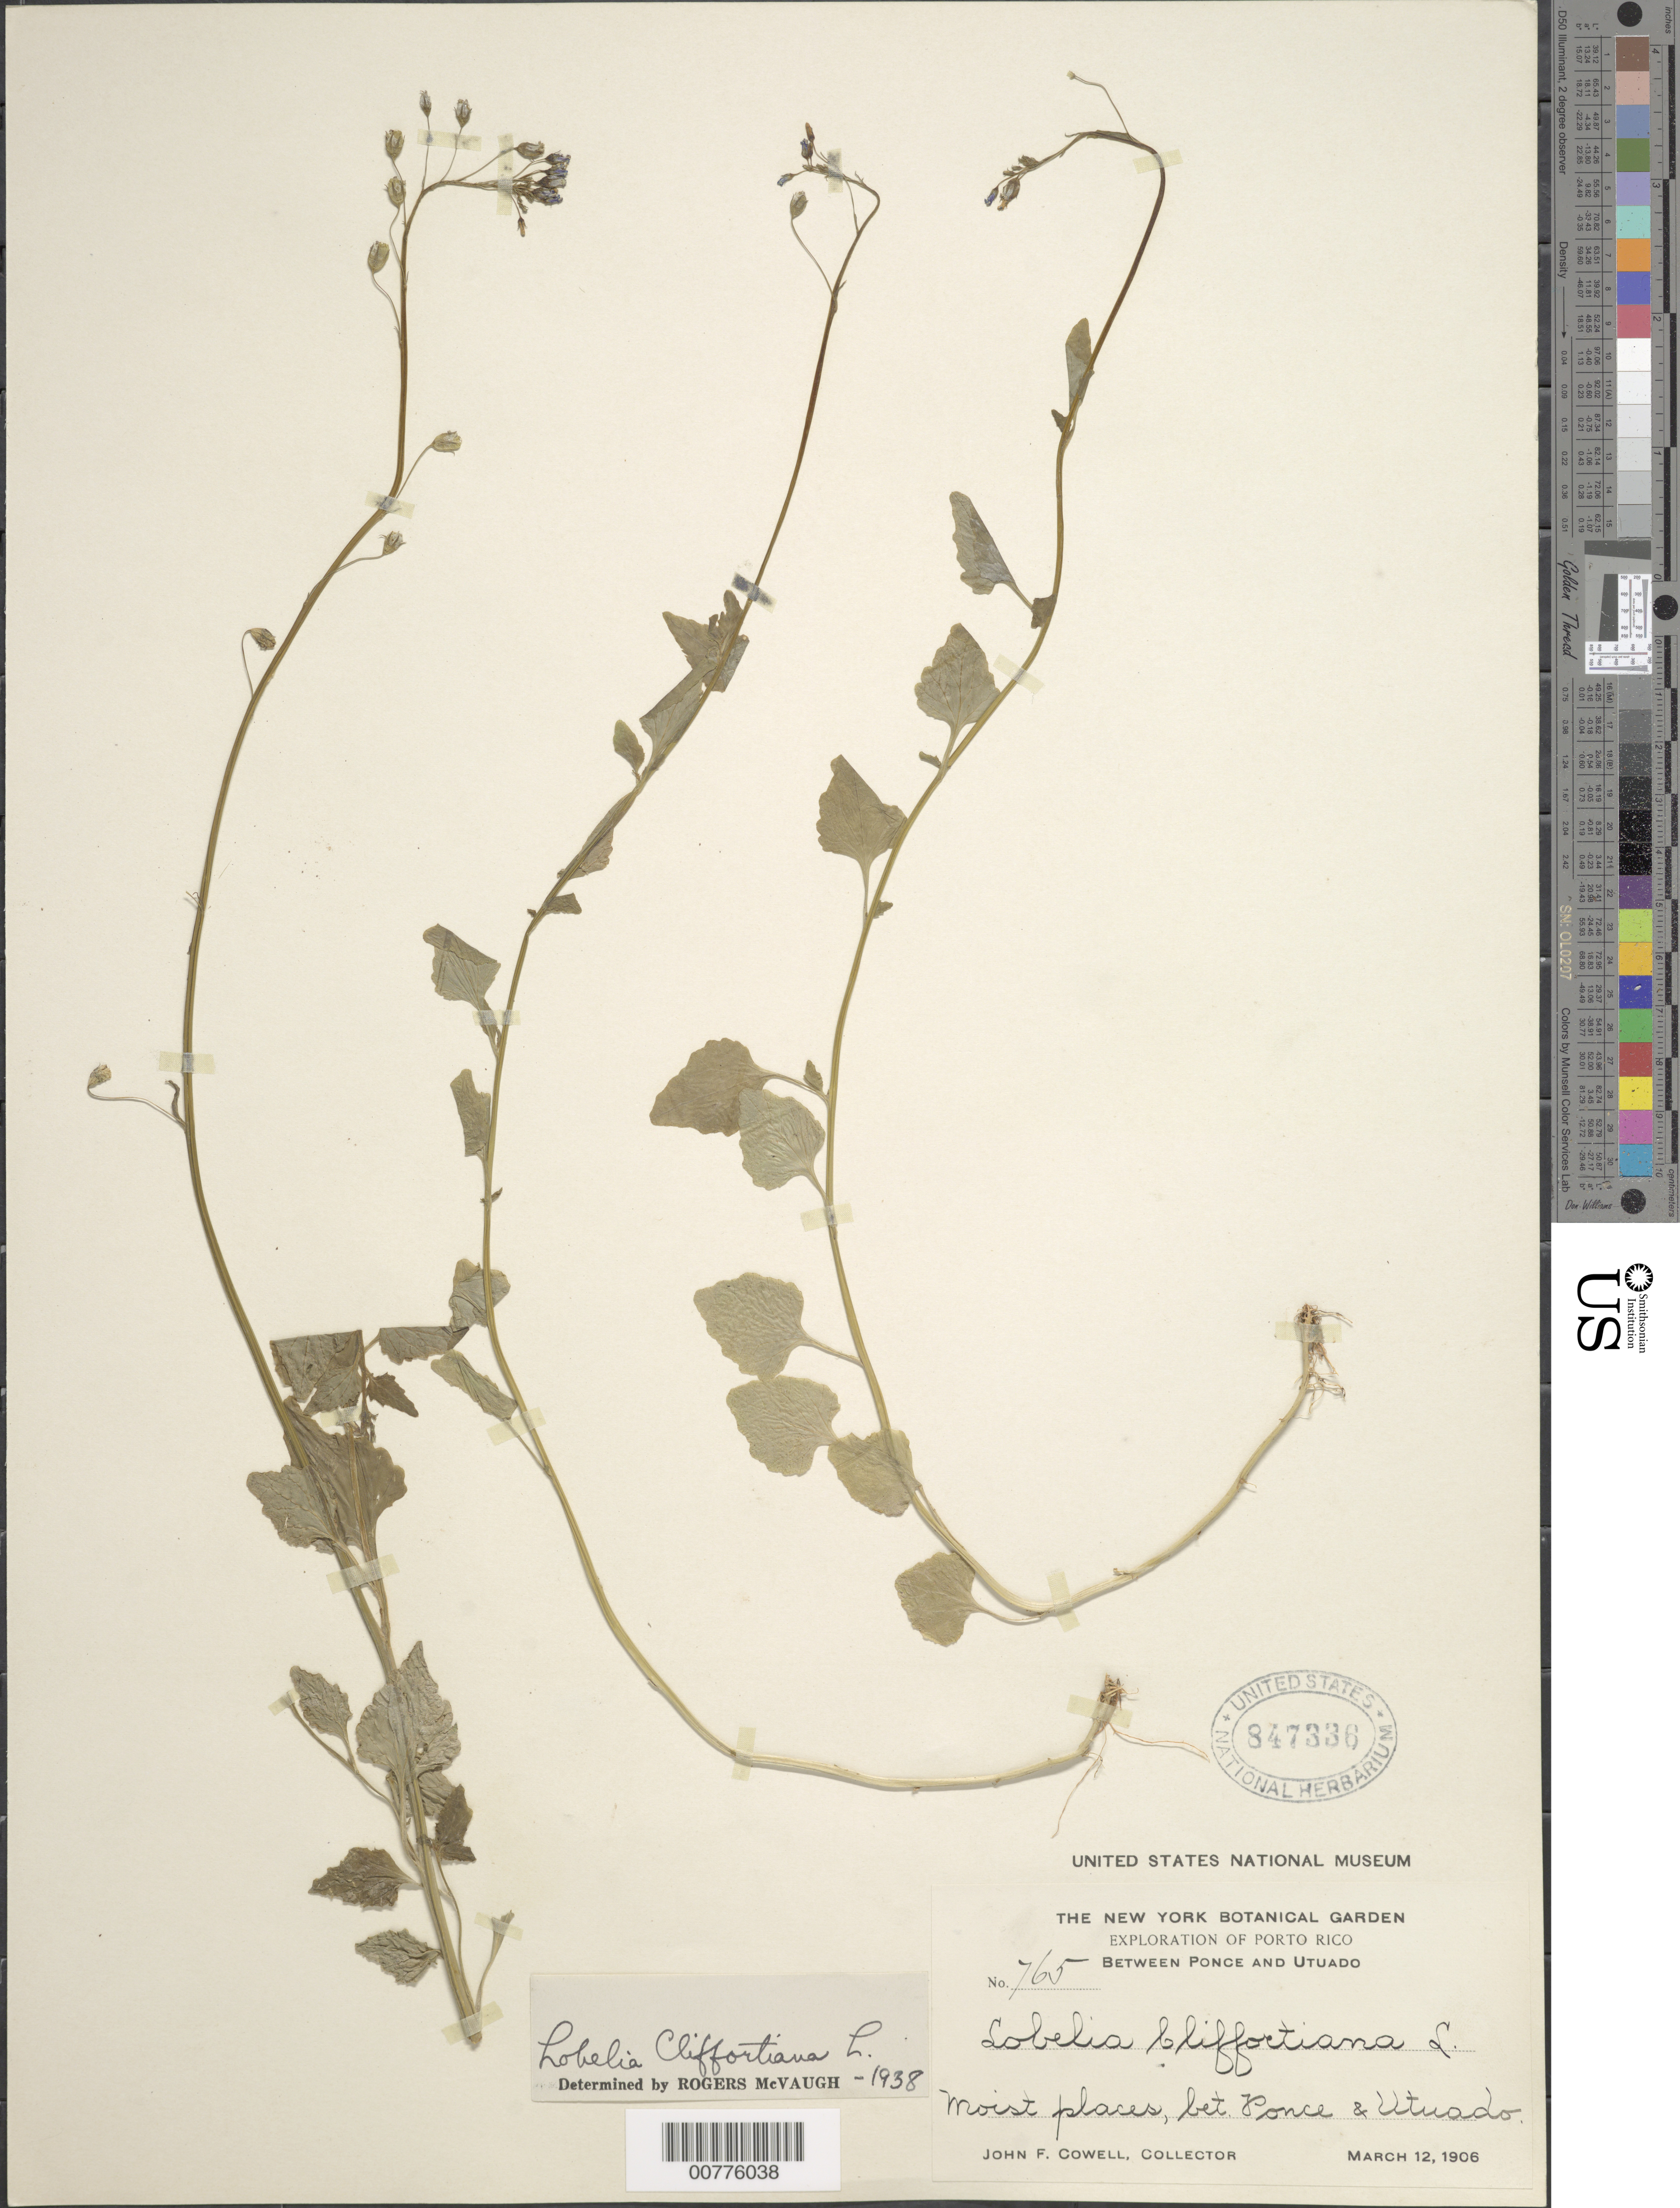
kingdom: Plantae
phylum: Tracheophyta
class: Magnoliopsida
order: Asterales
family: Campanulaceae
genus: Lobelia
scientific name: Lobelia cliffortiana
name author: L.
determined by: McVaugh, R.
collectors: J. F. Cowell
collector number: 765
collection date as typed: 12 Mar 1906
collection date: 1906-03-12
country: Puerto Rico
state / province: Utuado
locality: Moist places, between Ponce and Utuado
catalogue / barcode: US 847336